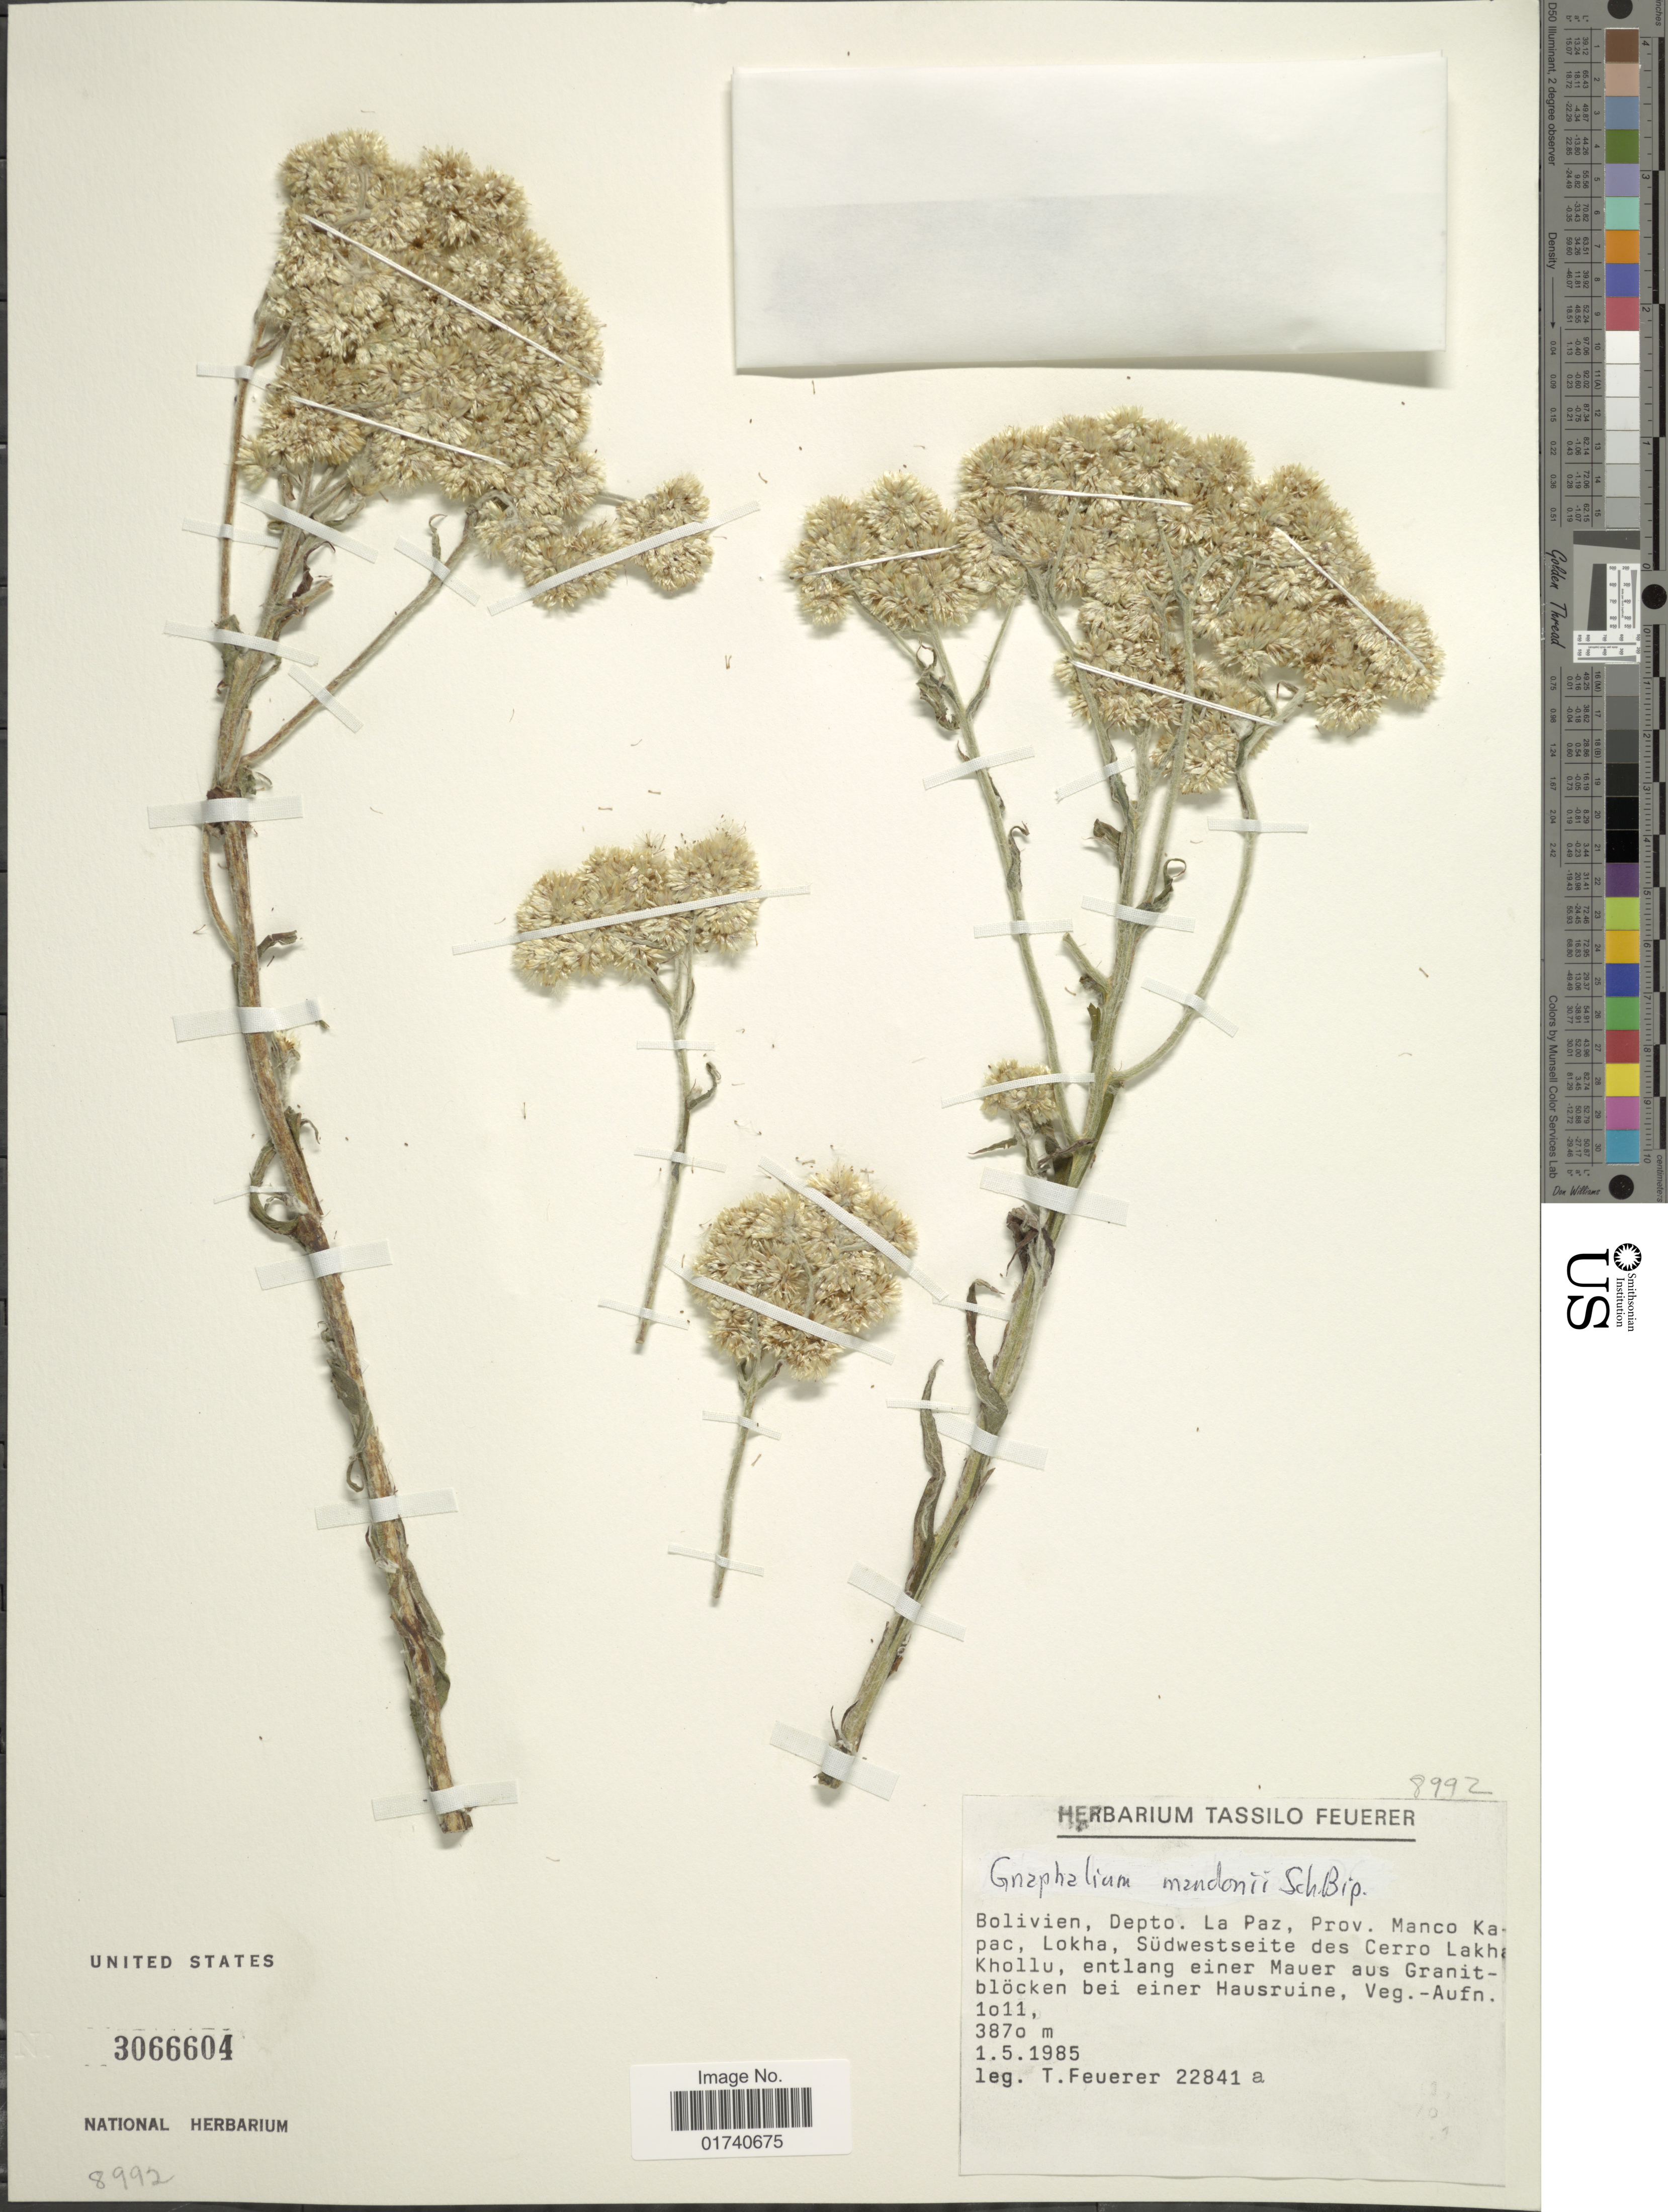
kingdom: Plantae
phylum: Tracheophyta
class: Magnoliopsida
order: Asterales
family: Asteraceae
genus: Pseudognaphalium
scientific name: Pseudognaphalium gaudichaudianum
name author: (DC.) Anderb.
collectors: T. Feuerer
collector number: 22841a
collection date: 1985-05-01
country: Bolivia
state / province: La Paz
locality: Bolivien, Depto. La Paz, Prov. Manco Kapac, Lokha, Sudwestseite des Cerro Lakha Khollu, entlang einer Mauer aus Granitblocken bei einer Hausruine, Veg.-Aufn.1o11. [interpreted]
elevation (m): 3870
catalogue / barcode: US 3066604